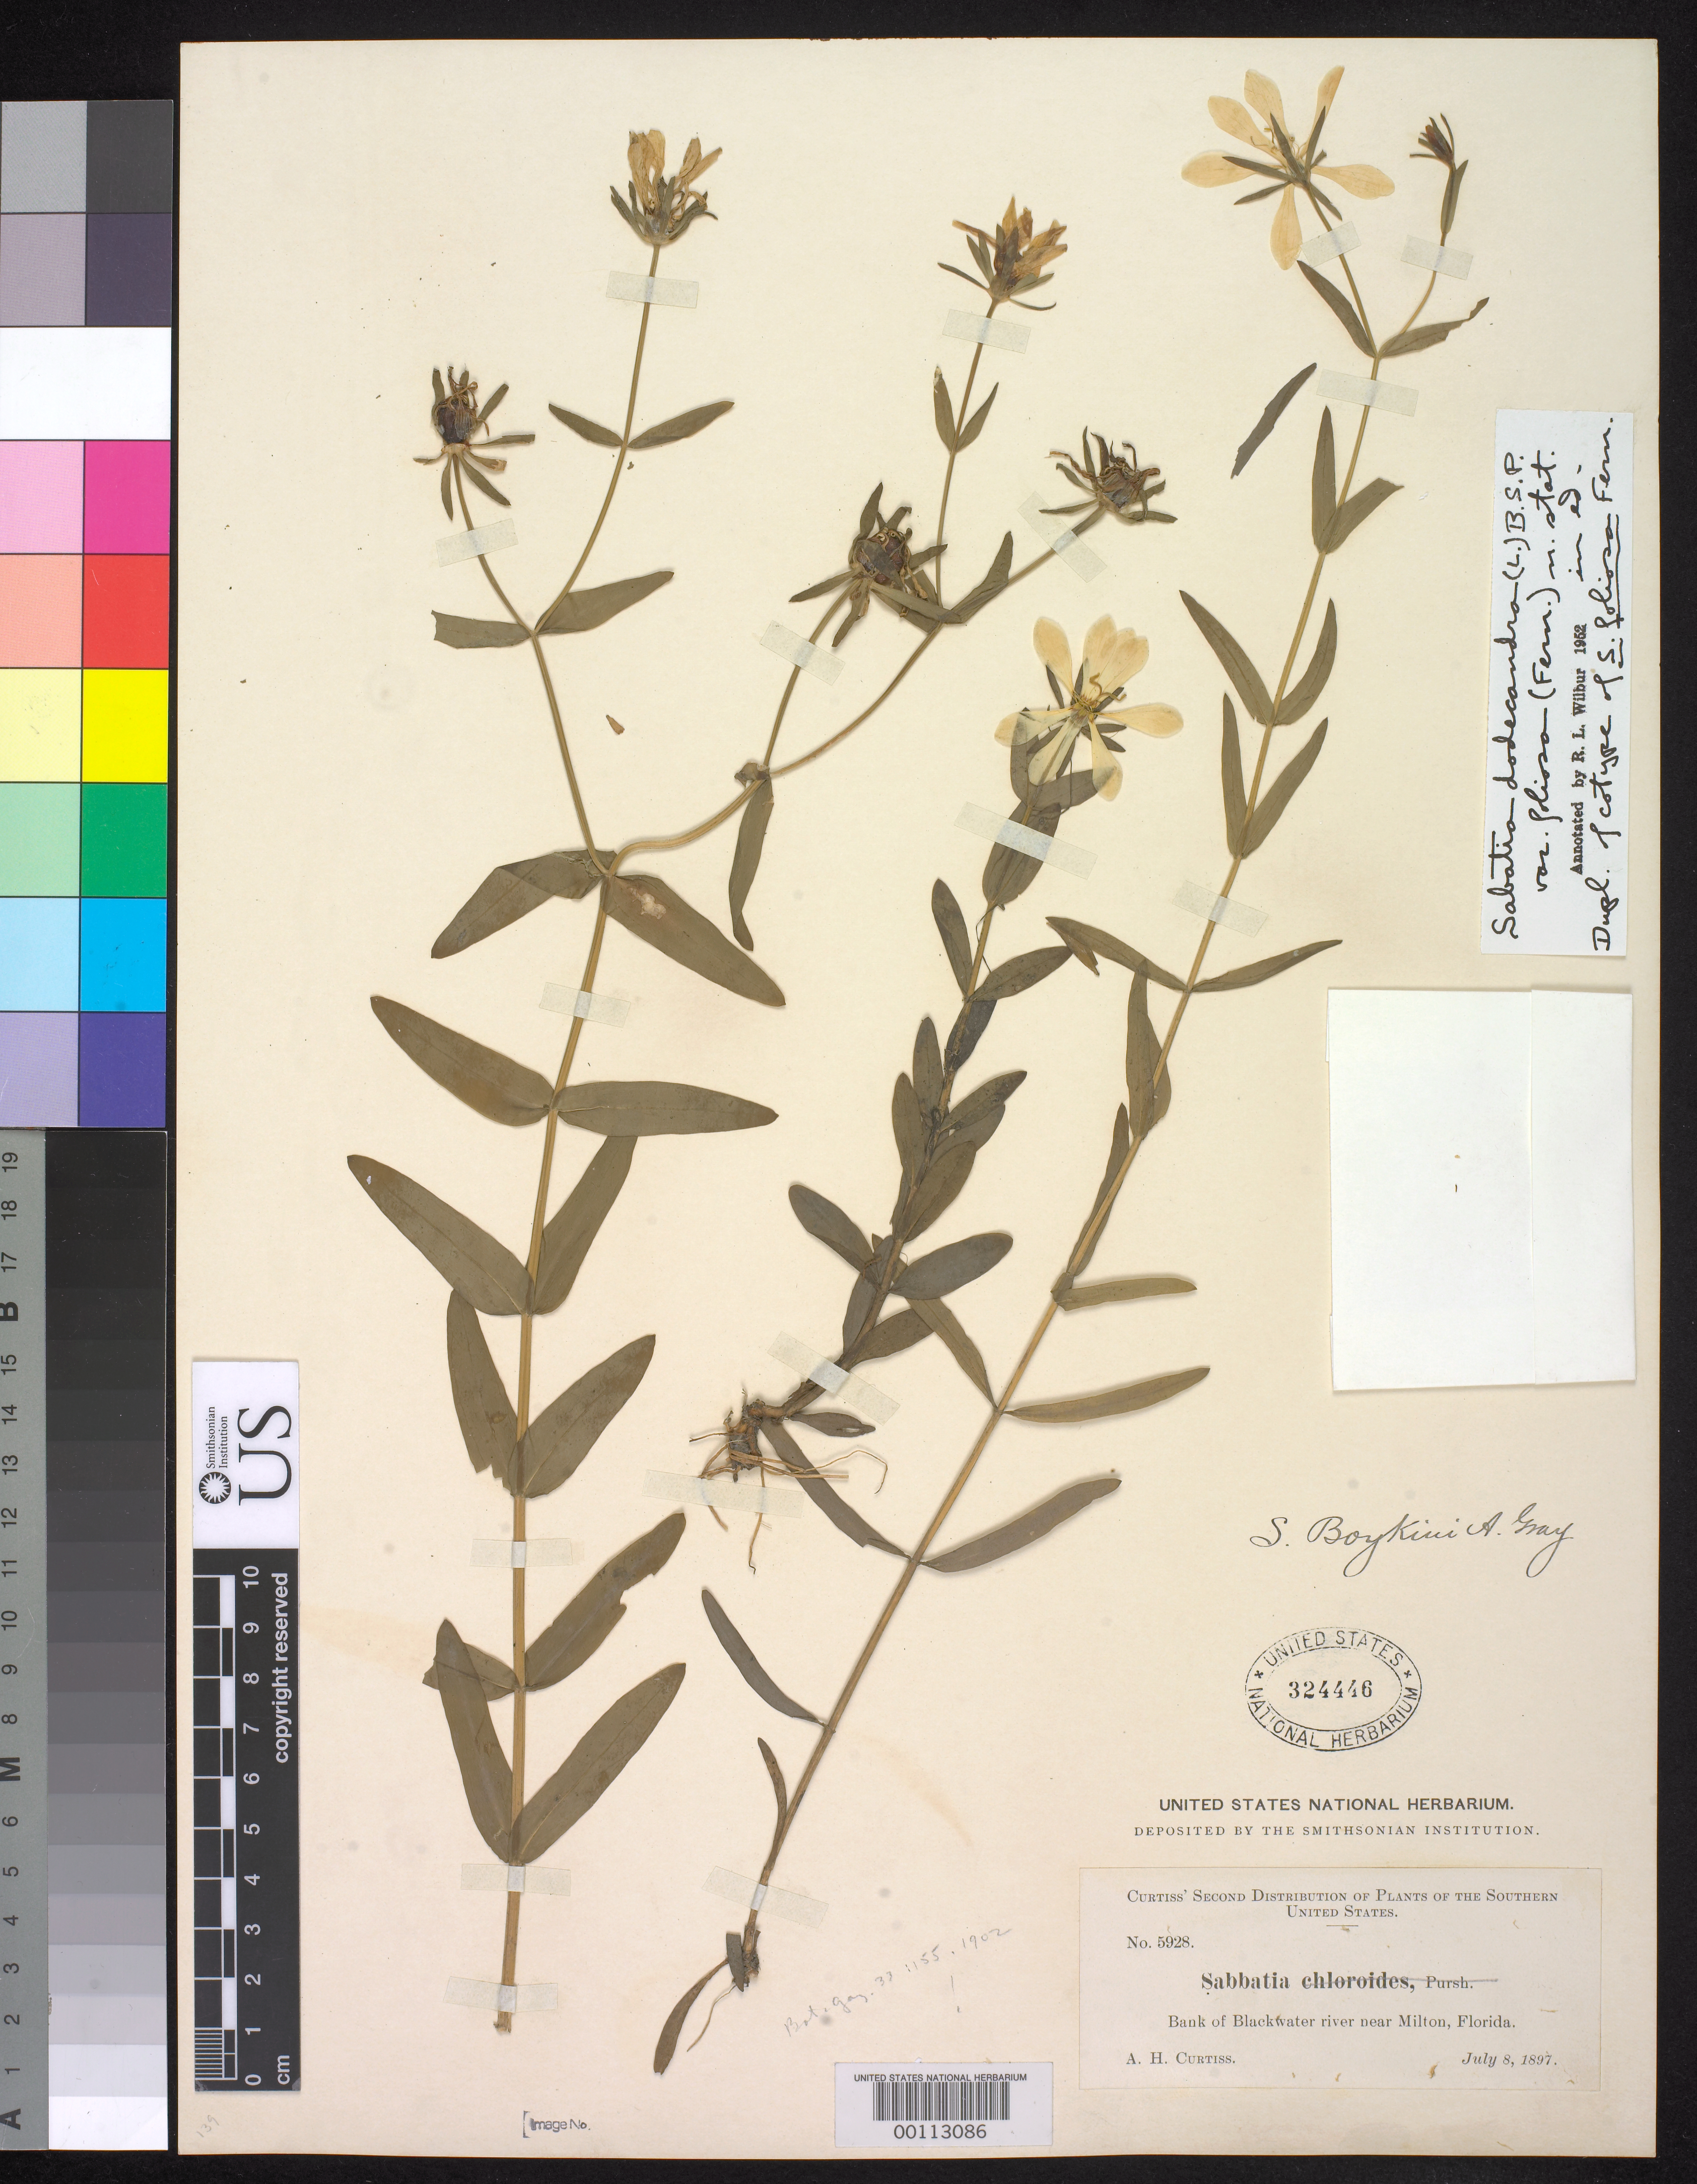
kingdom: Plantae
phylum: Tracheophyta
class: Magnoliopsida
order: Gentianales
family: Gentianaceae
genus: Sabatia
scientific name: Sabatia foliosa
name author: Fernald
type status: Isolectotype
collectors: A. H. Curtiss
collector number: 5928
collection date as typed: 08 Jul 1897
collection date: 1897-07-08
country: United States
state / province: Florida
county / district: Santa Rosa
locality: Blackwater River near Milton.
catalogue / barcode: US 324446